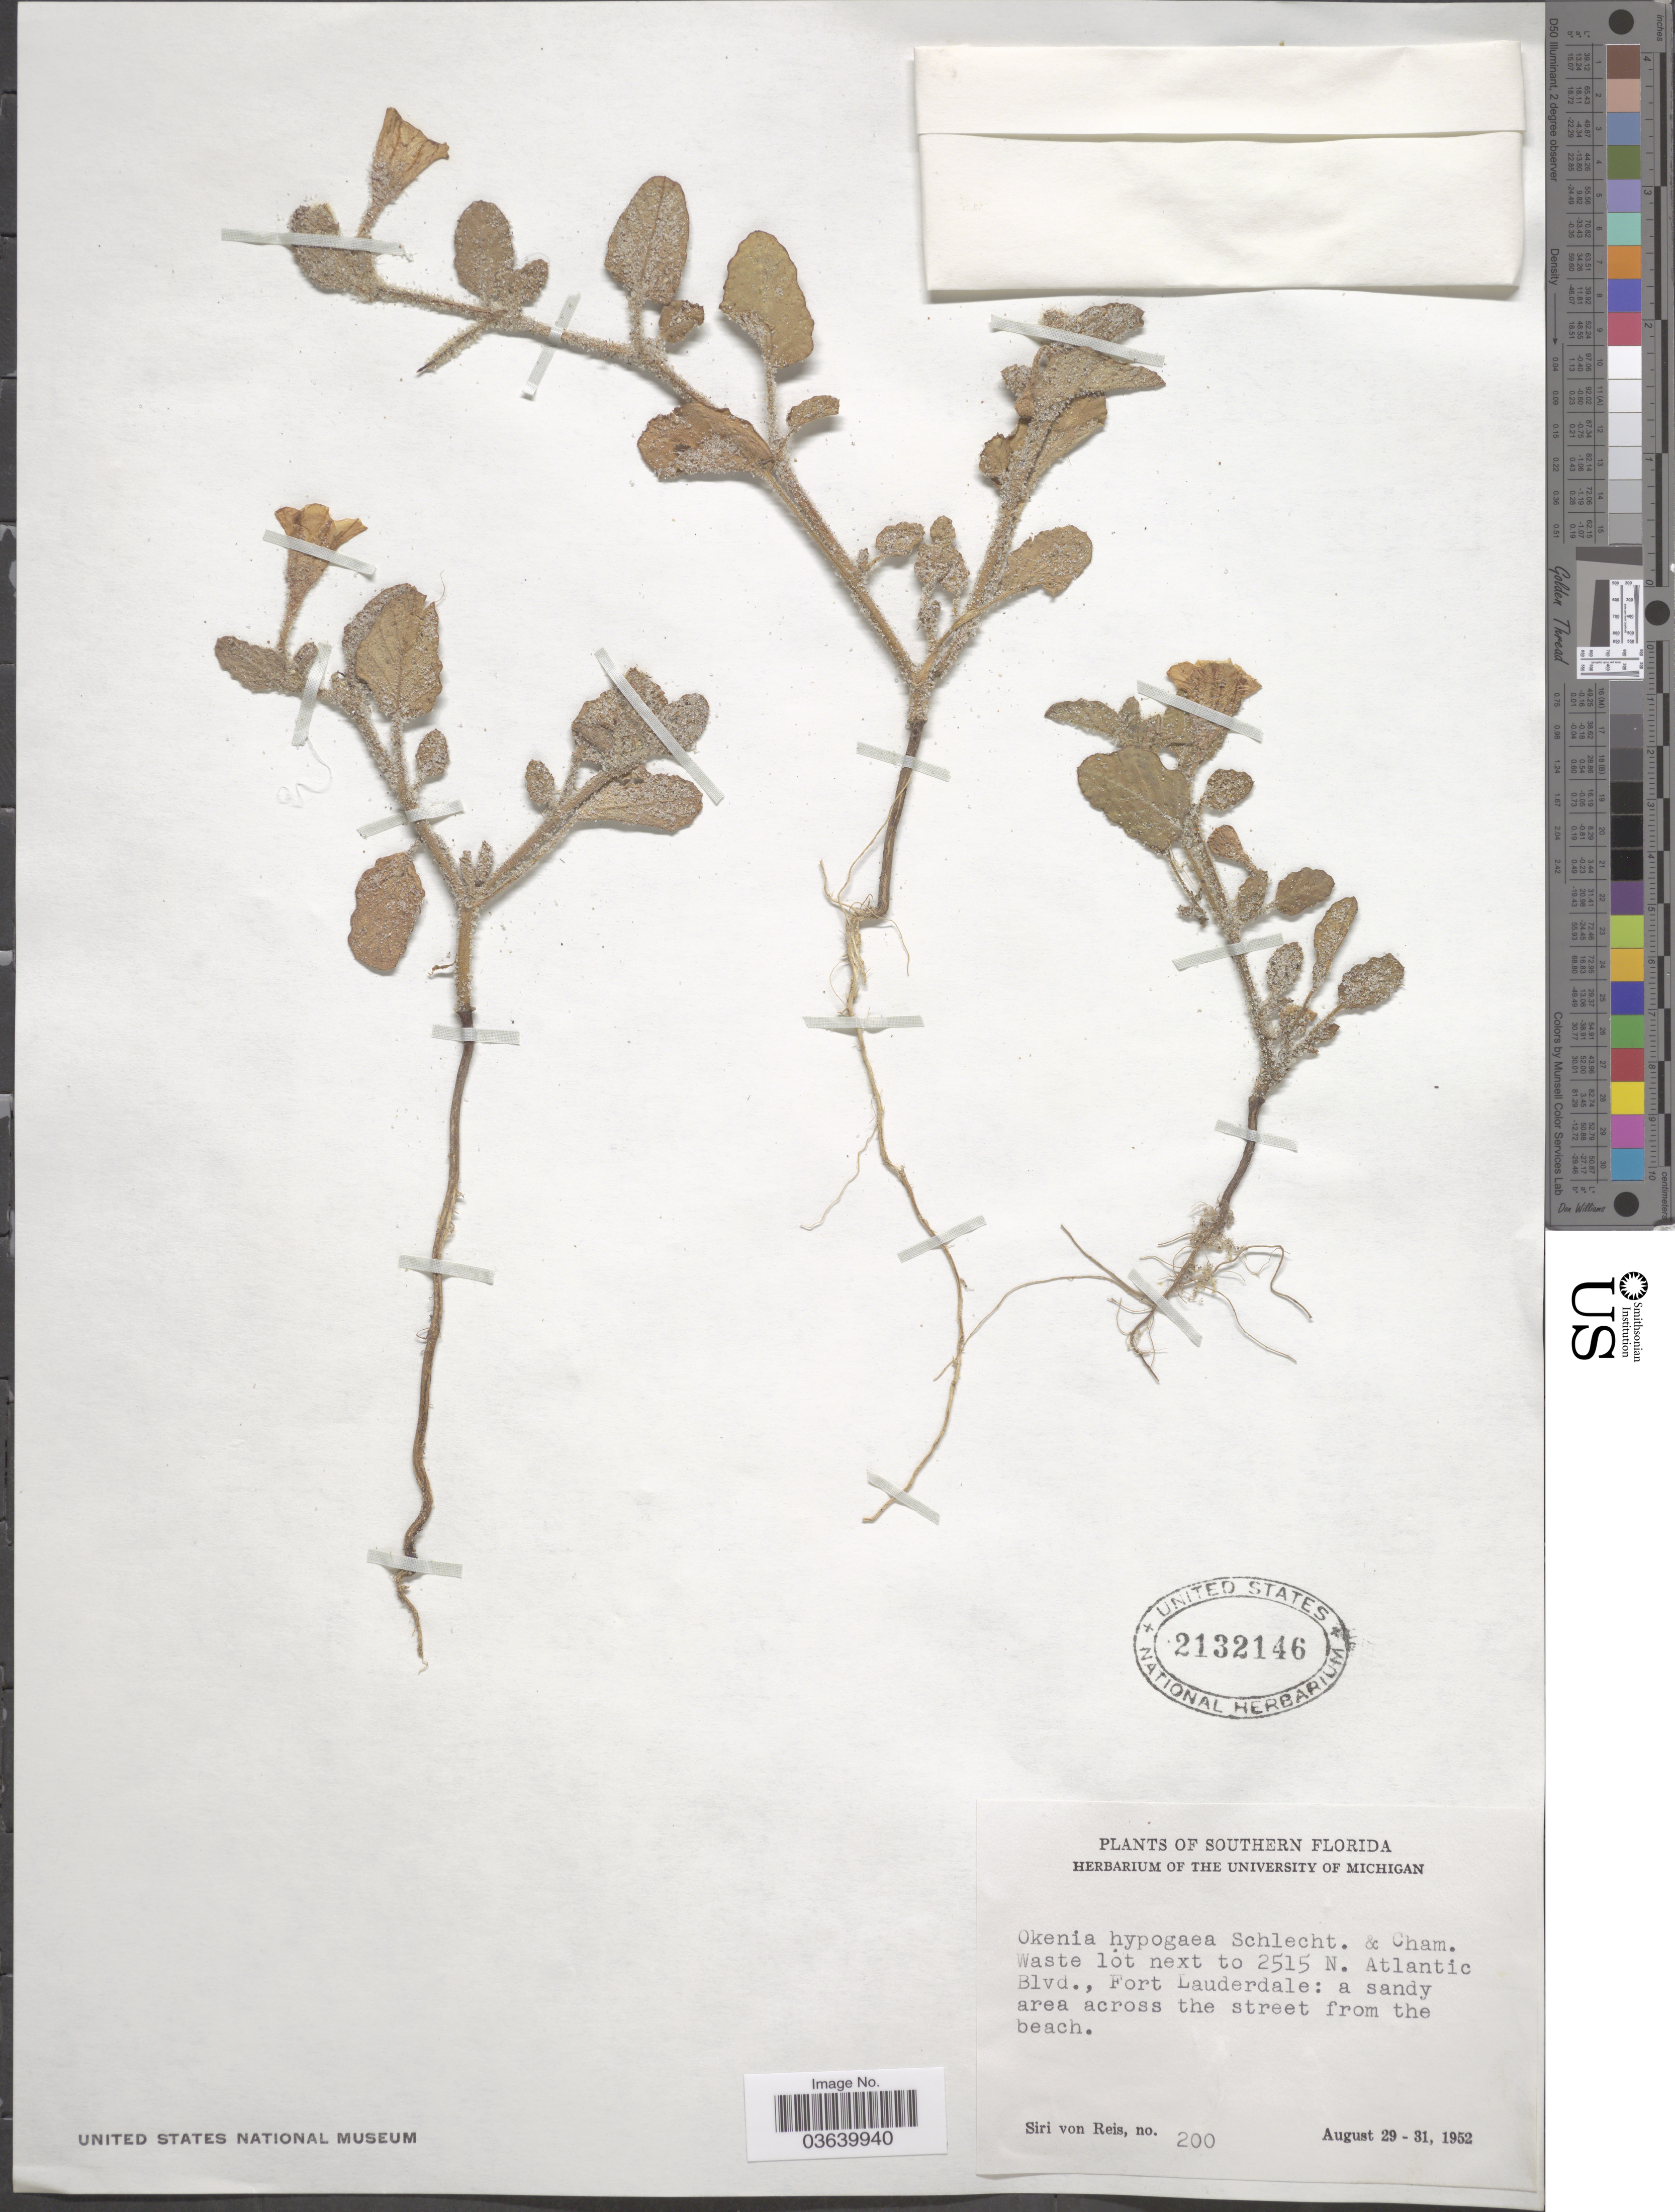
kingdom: Plantae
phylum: Tracheophyta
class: Magnoliopsida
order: Caryophyllales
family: Nyctaginaceae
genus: Okenia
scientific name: Okenia hypogaea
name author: Schltdl. & Cham.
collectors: S. von Reis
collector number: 200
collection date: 1952-08-29/1952-08-31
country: United States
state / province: Florida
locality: Southern Florida. Waste lot next to 2515 N. Atlantic Blvd., Fort Lauderdale.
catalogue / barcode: US 2132146